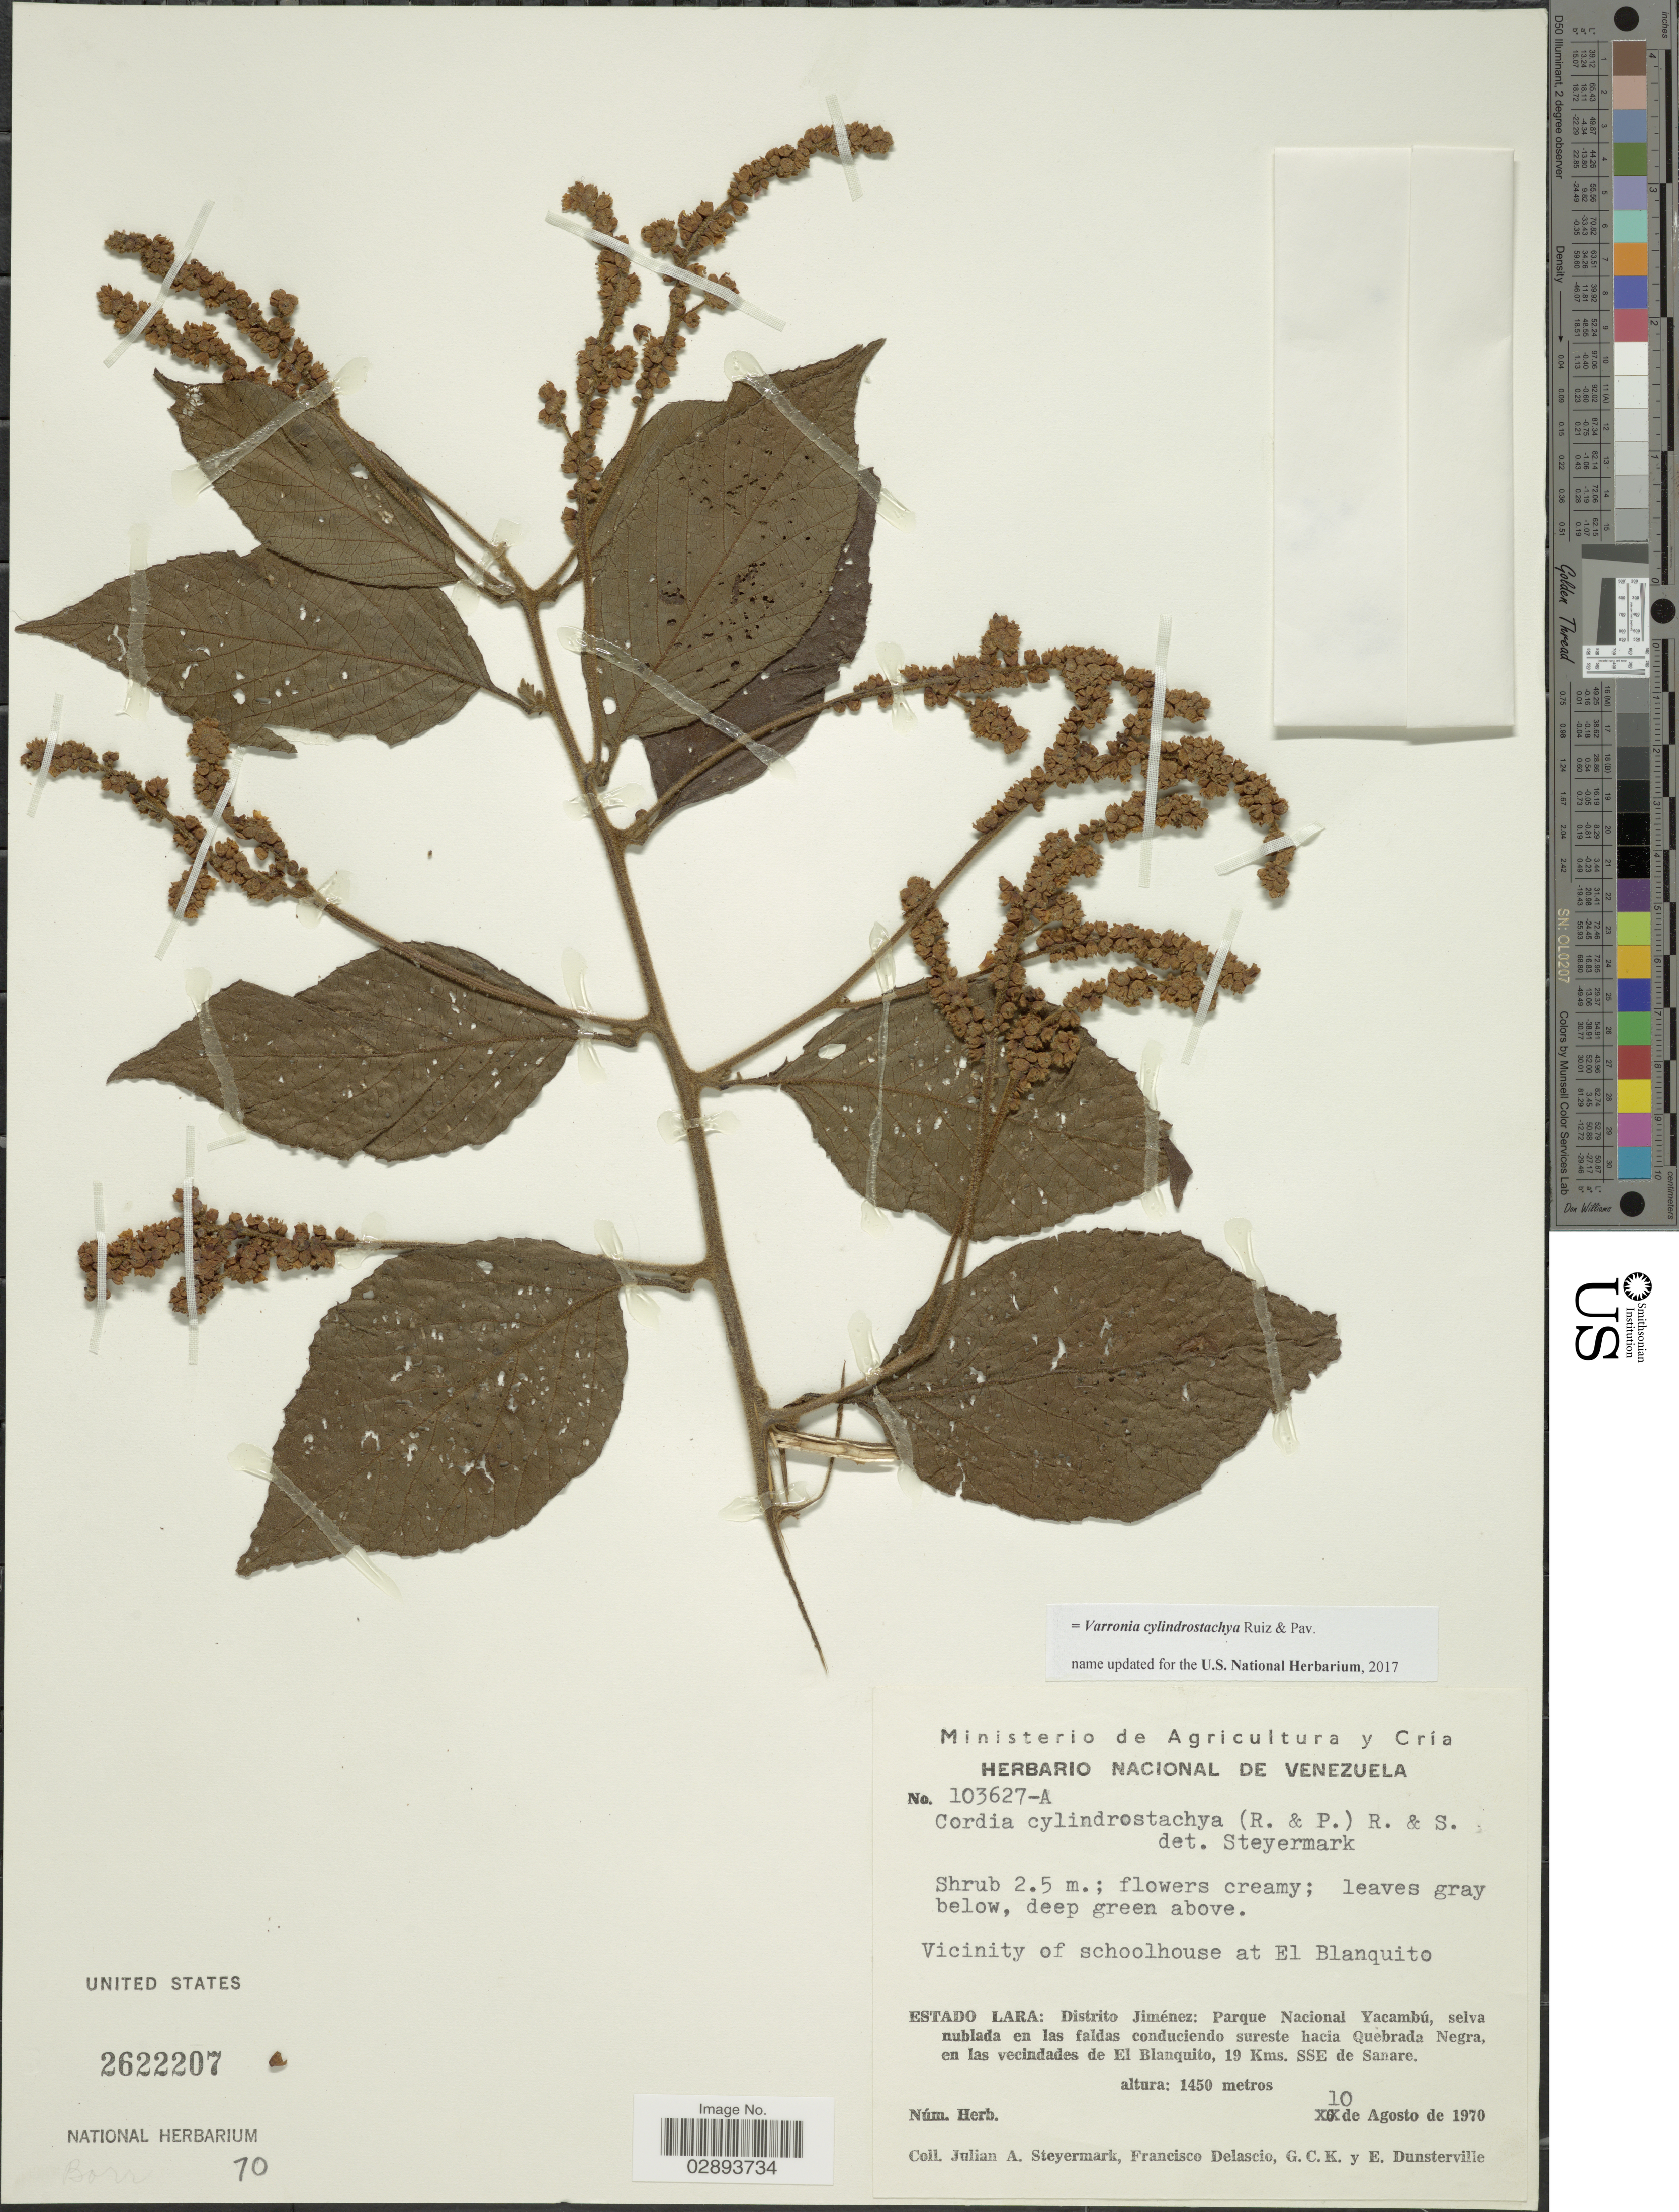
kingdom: Plantae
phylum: Tracheophyta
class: Magnoliopsida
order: Boraginales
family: Cordiaceae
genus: Varronia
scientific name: Varronia cylindrostachya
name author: Ruiz & Pav.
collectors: J. Steyermark, F. Delascio, G. C. K. Dunsterville & E. Dunsterville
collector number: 103627-A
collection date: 1970-08-10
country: Venezuela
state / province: Lara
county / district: Jiménez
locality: Vicinity of schoolhouse at El Blanquito, Distrito Jiménez, Parque Nacional Yacambú, selva nublada en las faldas conduciendo sureste hacia Quebrada Negra, en las vecindades de El Blanquito, 19 Kms, SSE de Sanare.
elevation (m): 1450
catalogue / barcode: US 2622207